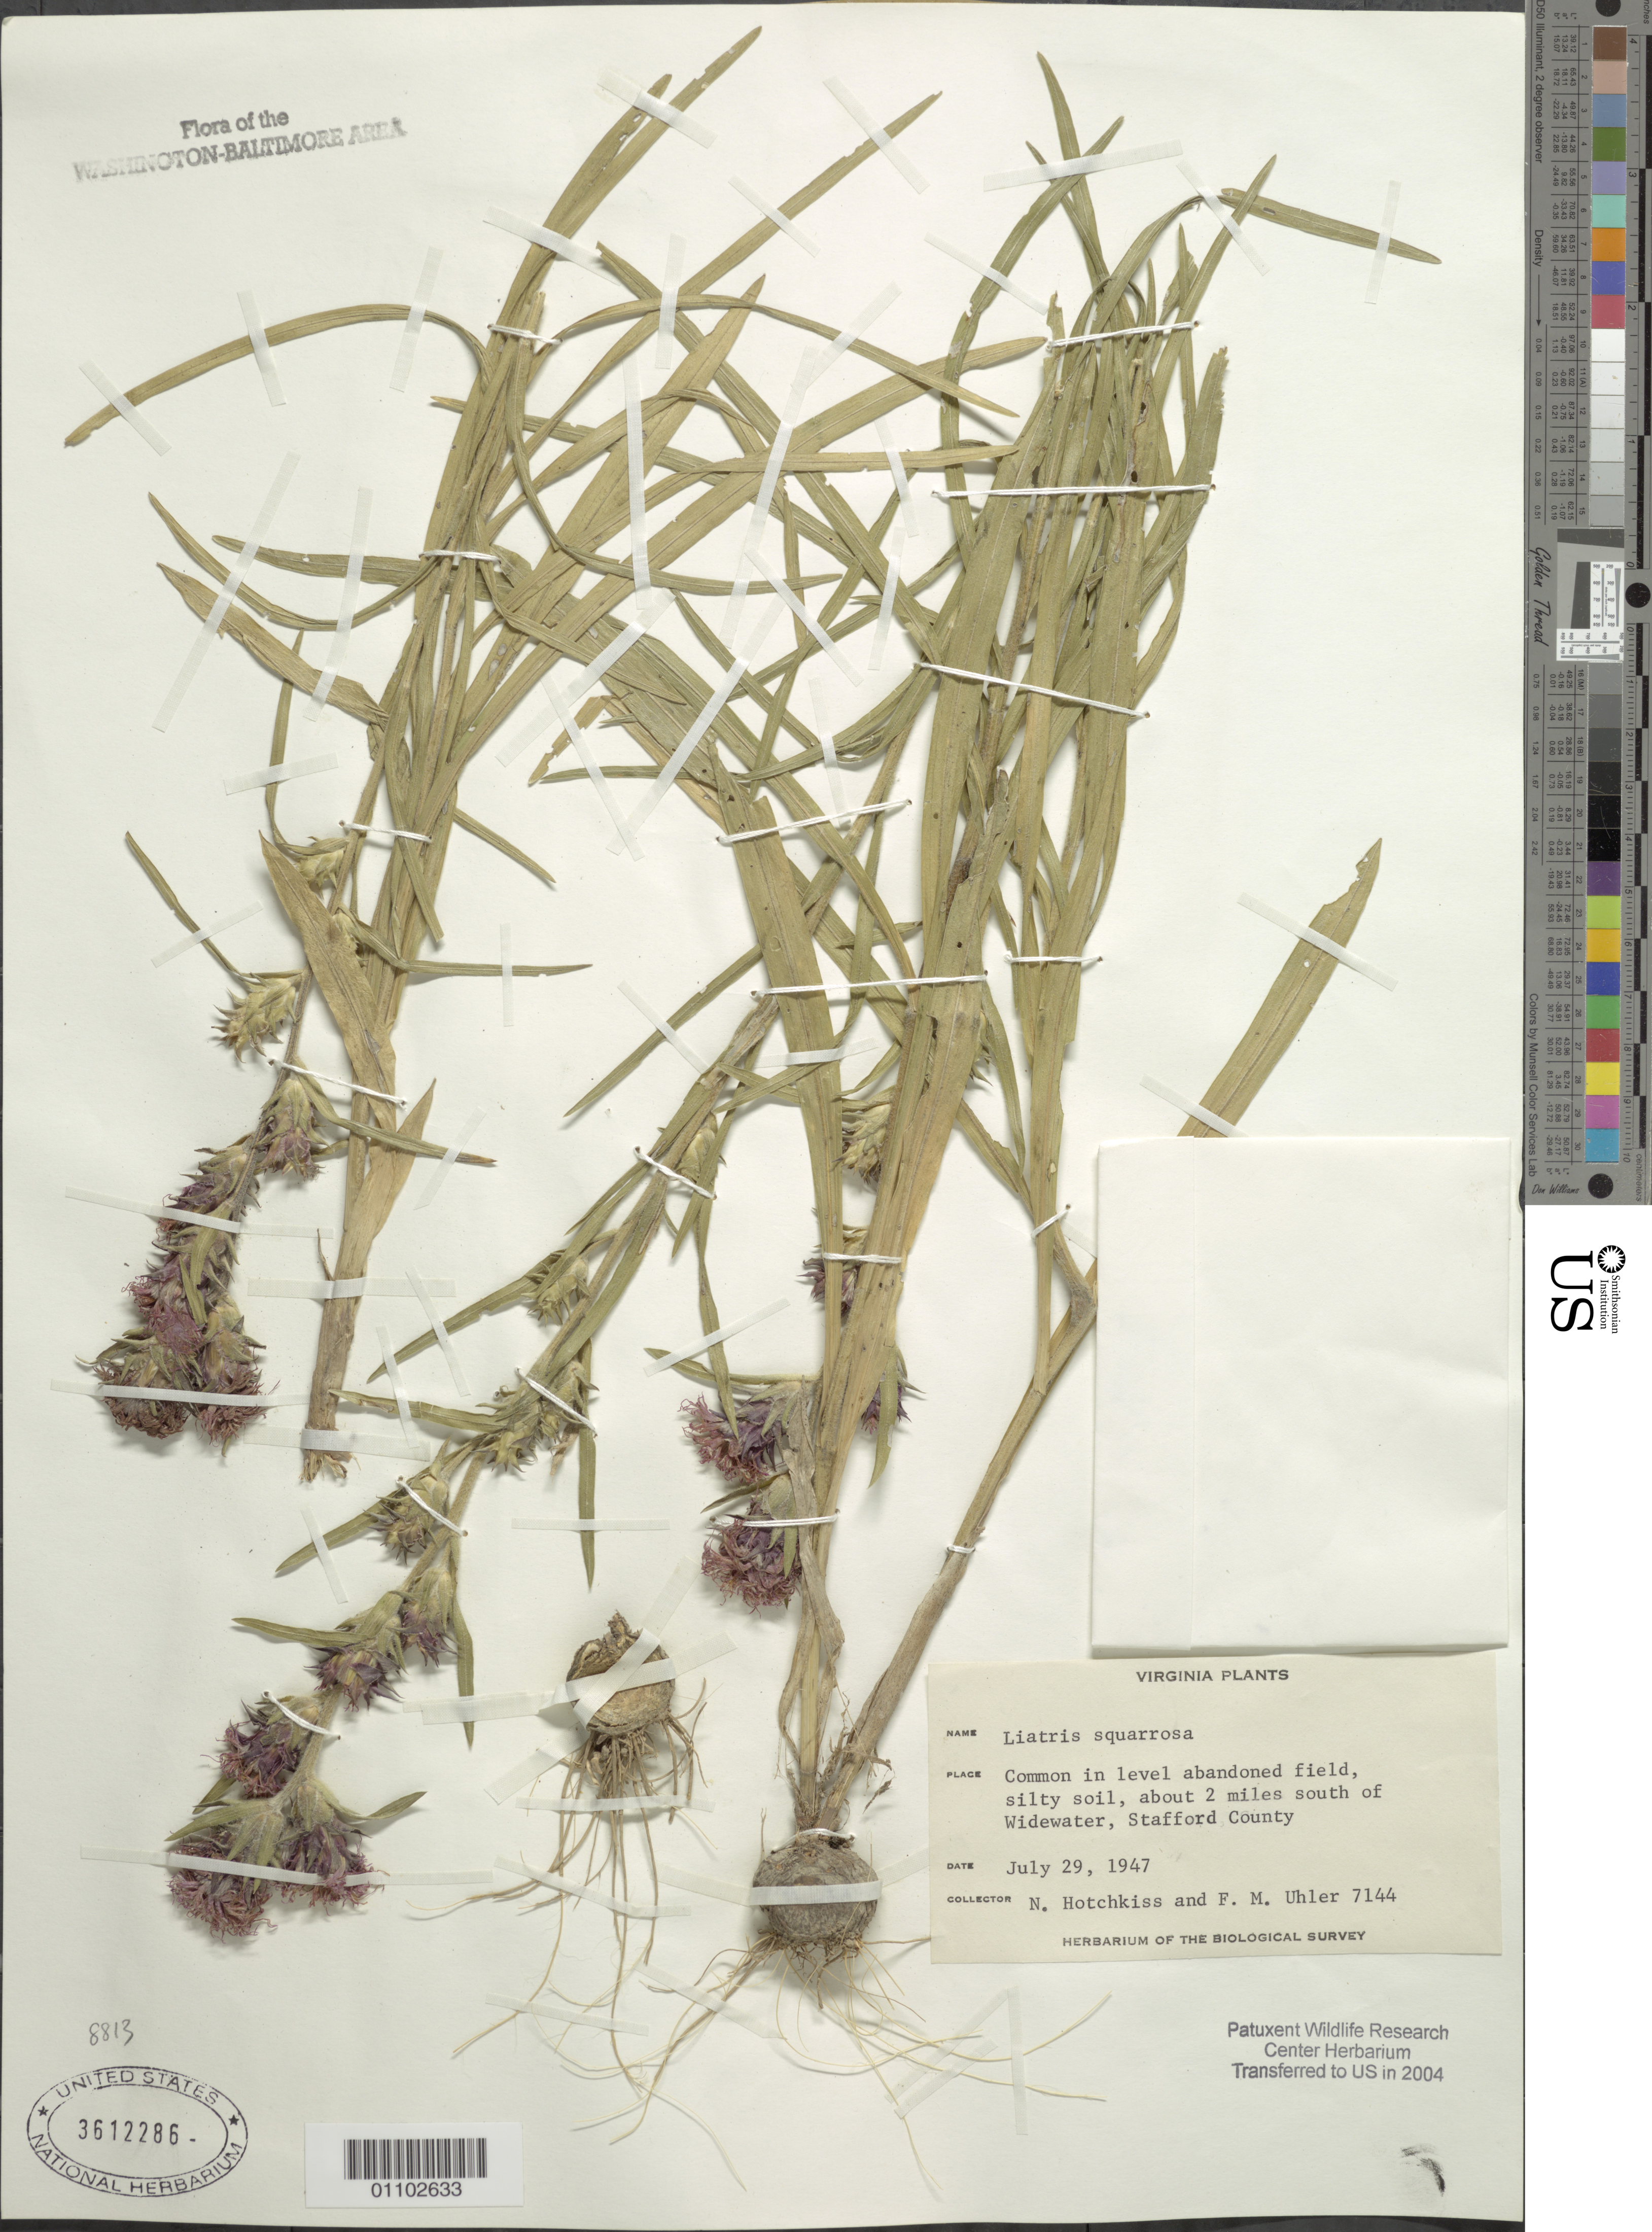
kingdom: Plantae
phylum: Tracheophyta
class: Magnoliopsida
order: Asterales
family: Asteraceae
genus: Liatris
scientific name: Liatris squarrosa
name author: (L.) Michx.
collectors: N. Hotchkiss & F. M. Uhler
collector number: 7144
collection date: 1947-07-29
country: United States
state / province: Virginia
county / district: Stafford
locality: About 2 miles south of Widewater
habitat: Common in level abandoned field, silty soil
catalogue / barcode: US 3612286